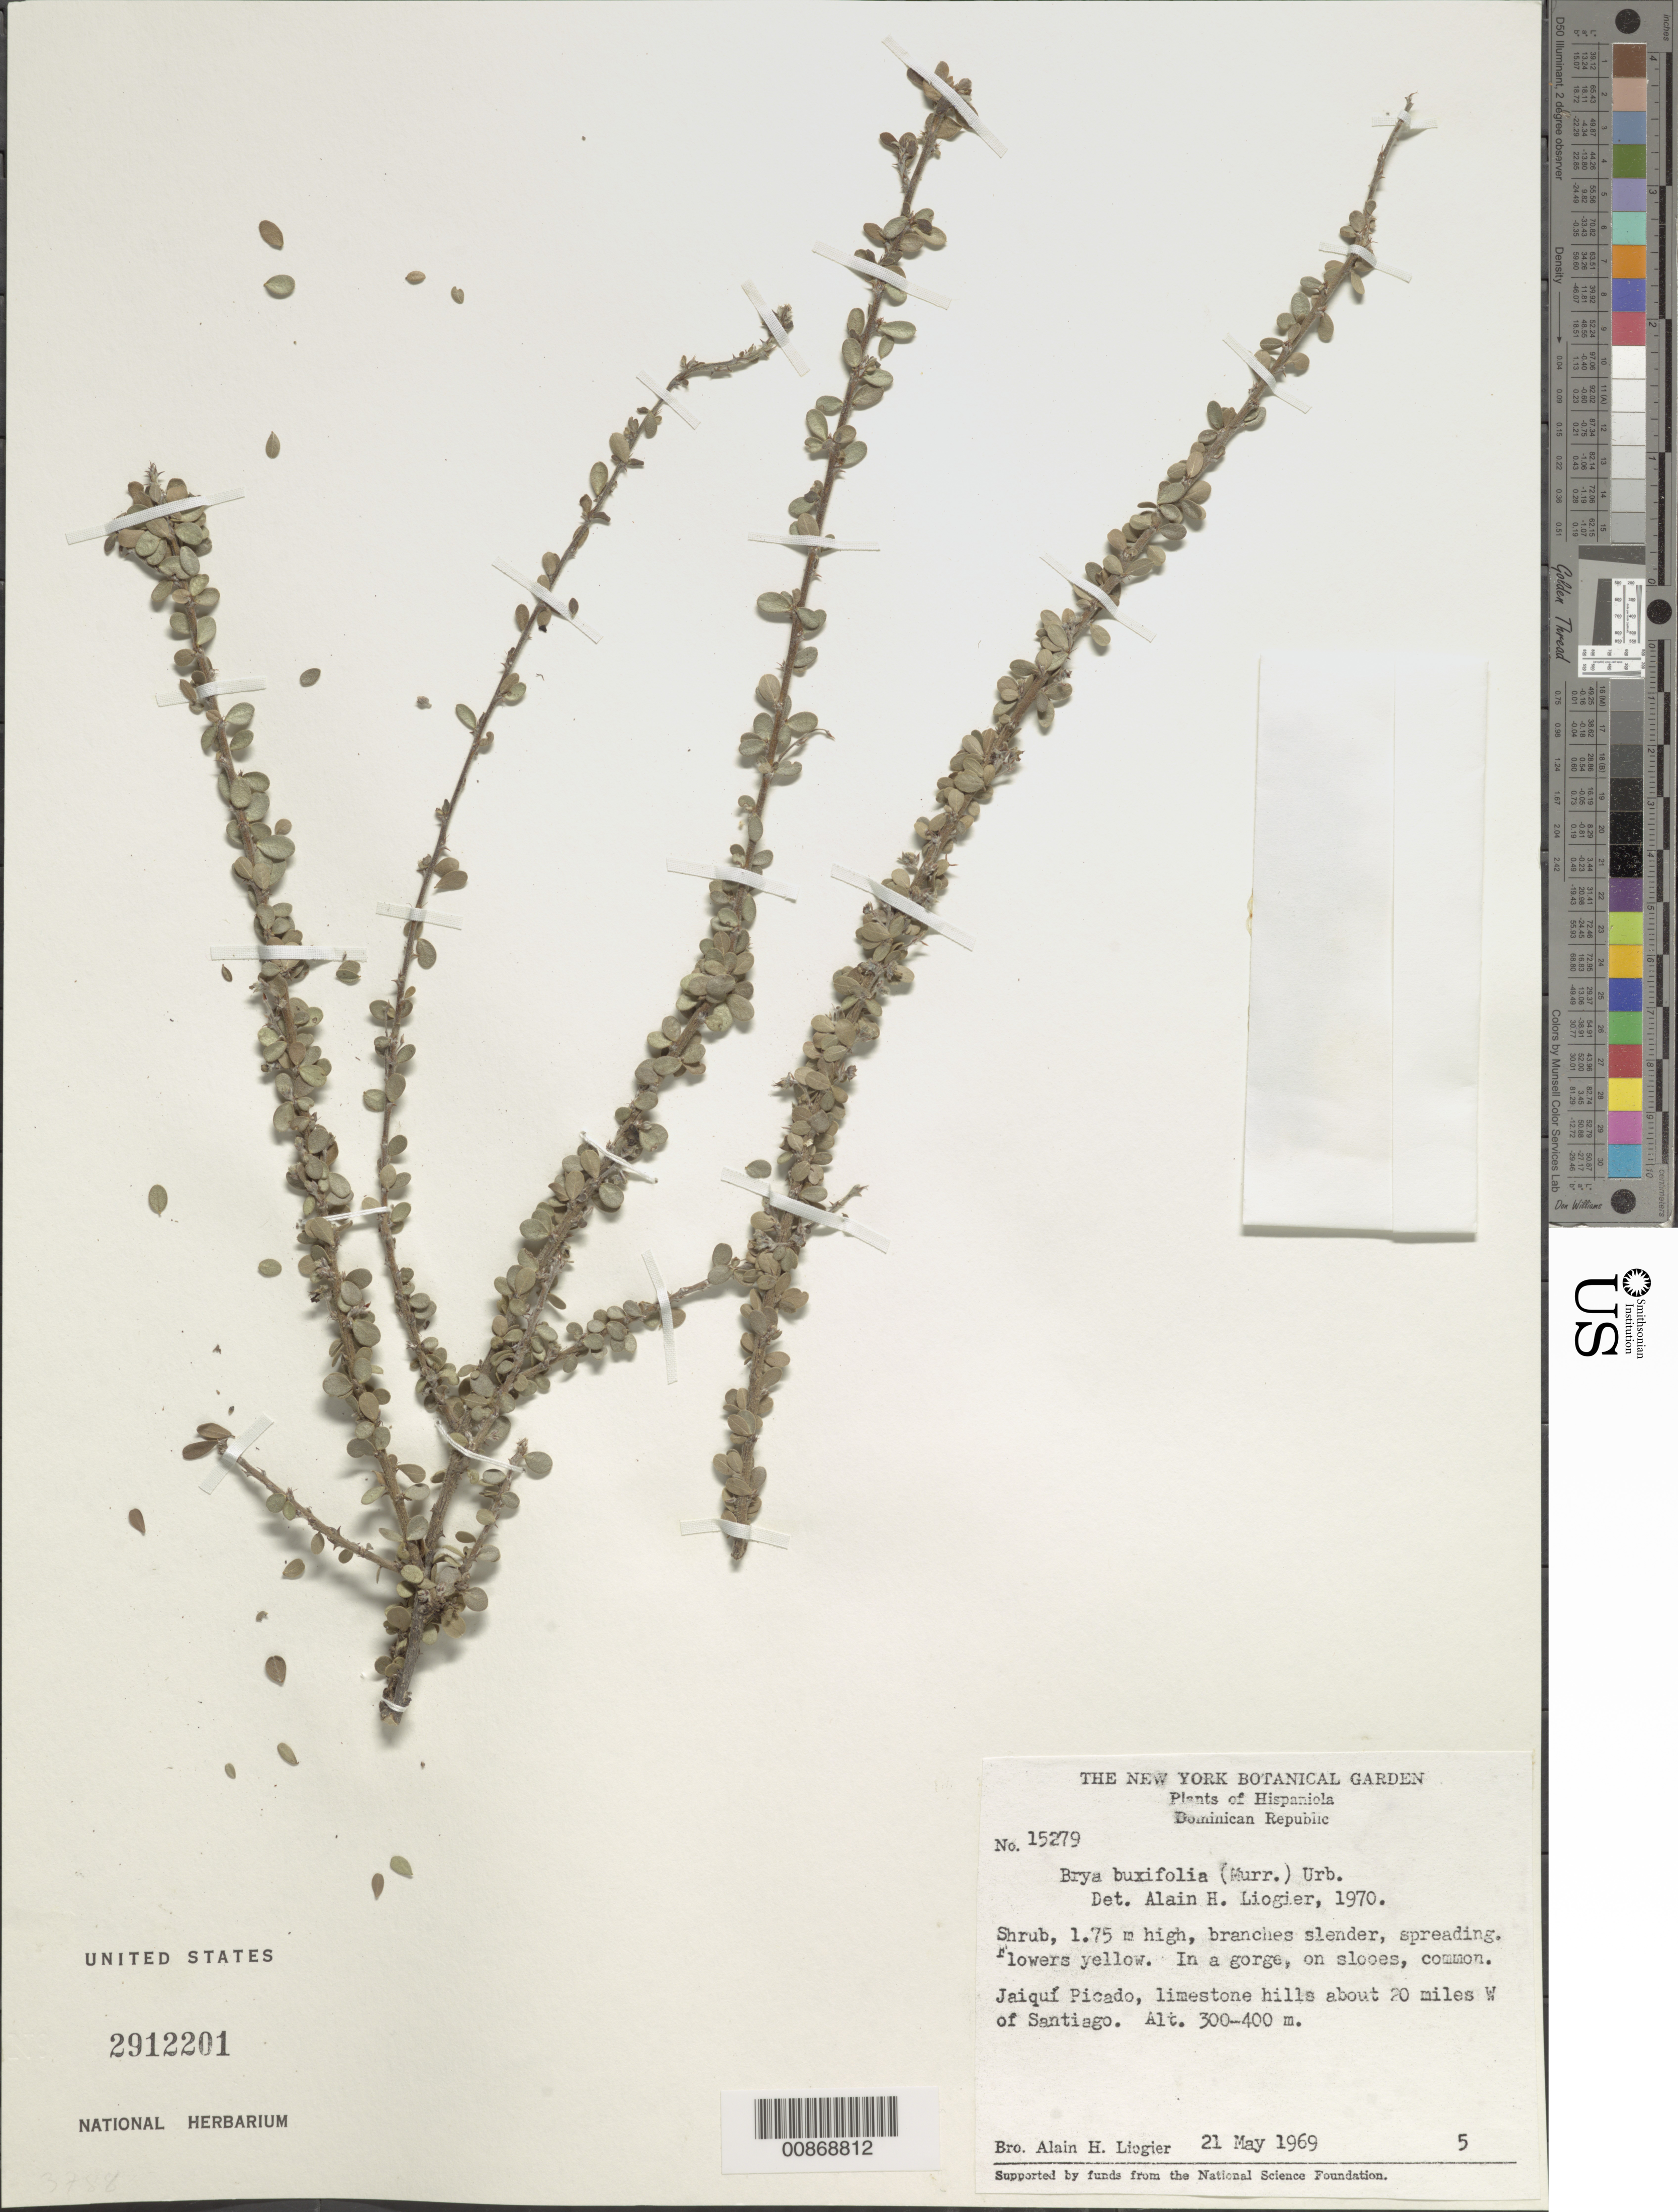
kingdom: Plantae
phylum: Tracheophyta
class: Magnoliopsida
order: Fabales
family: Fabaceae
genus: Brya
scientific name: Brya buxifolia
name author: (Murray) Urb.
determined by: Liogier, Alain H.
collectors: A. H. Liogier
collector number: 15279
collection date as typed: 21 May 1969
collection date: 1969-05-21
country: Dominican Republic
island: Hispaniola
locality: Jaiquí Picado, limestone hills about 20 miles W of Santiago.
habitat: In a gorge, on slopes.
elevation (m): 300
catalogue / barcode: US 2912201